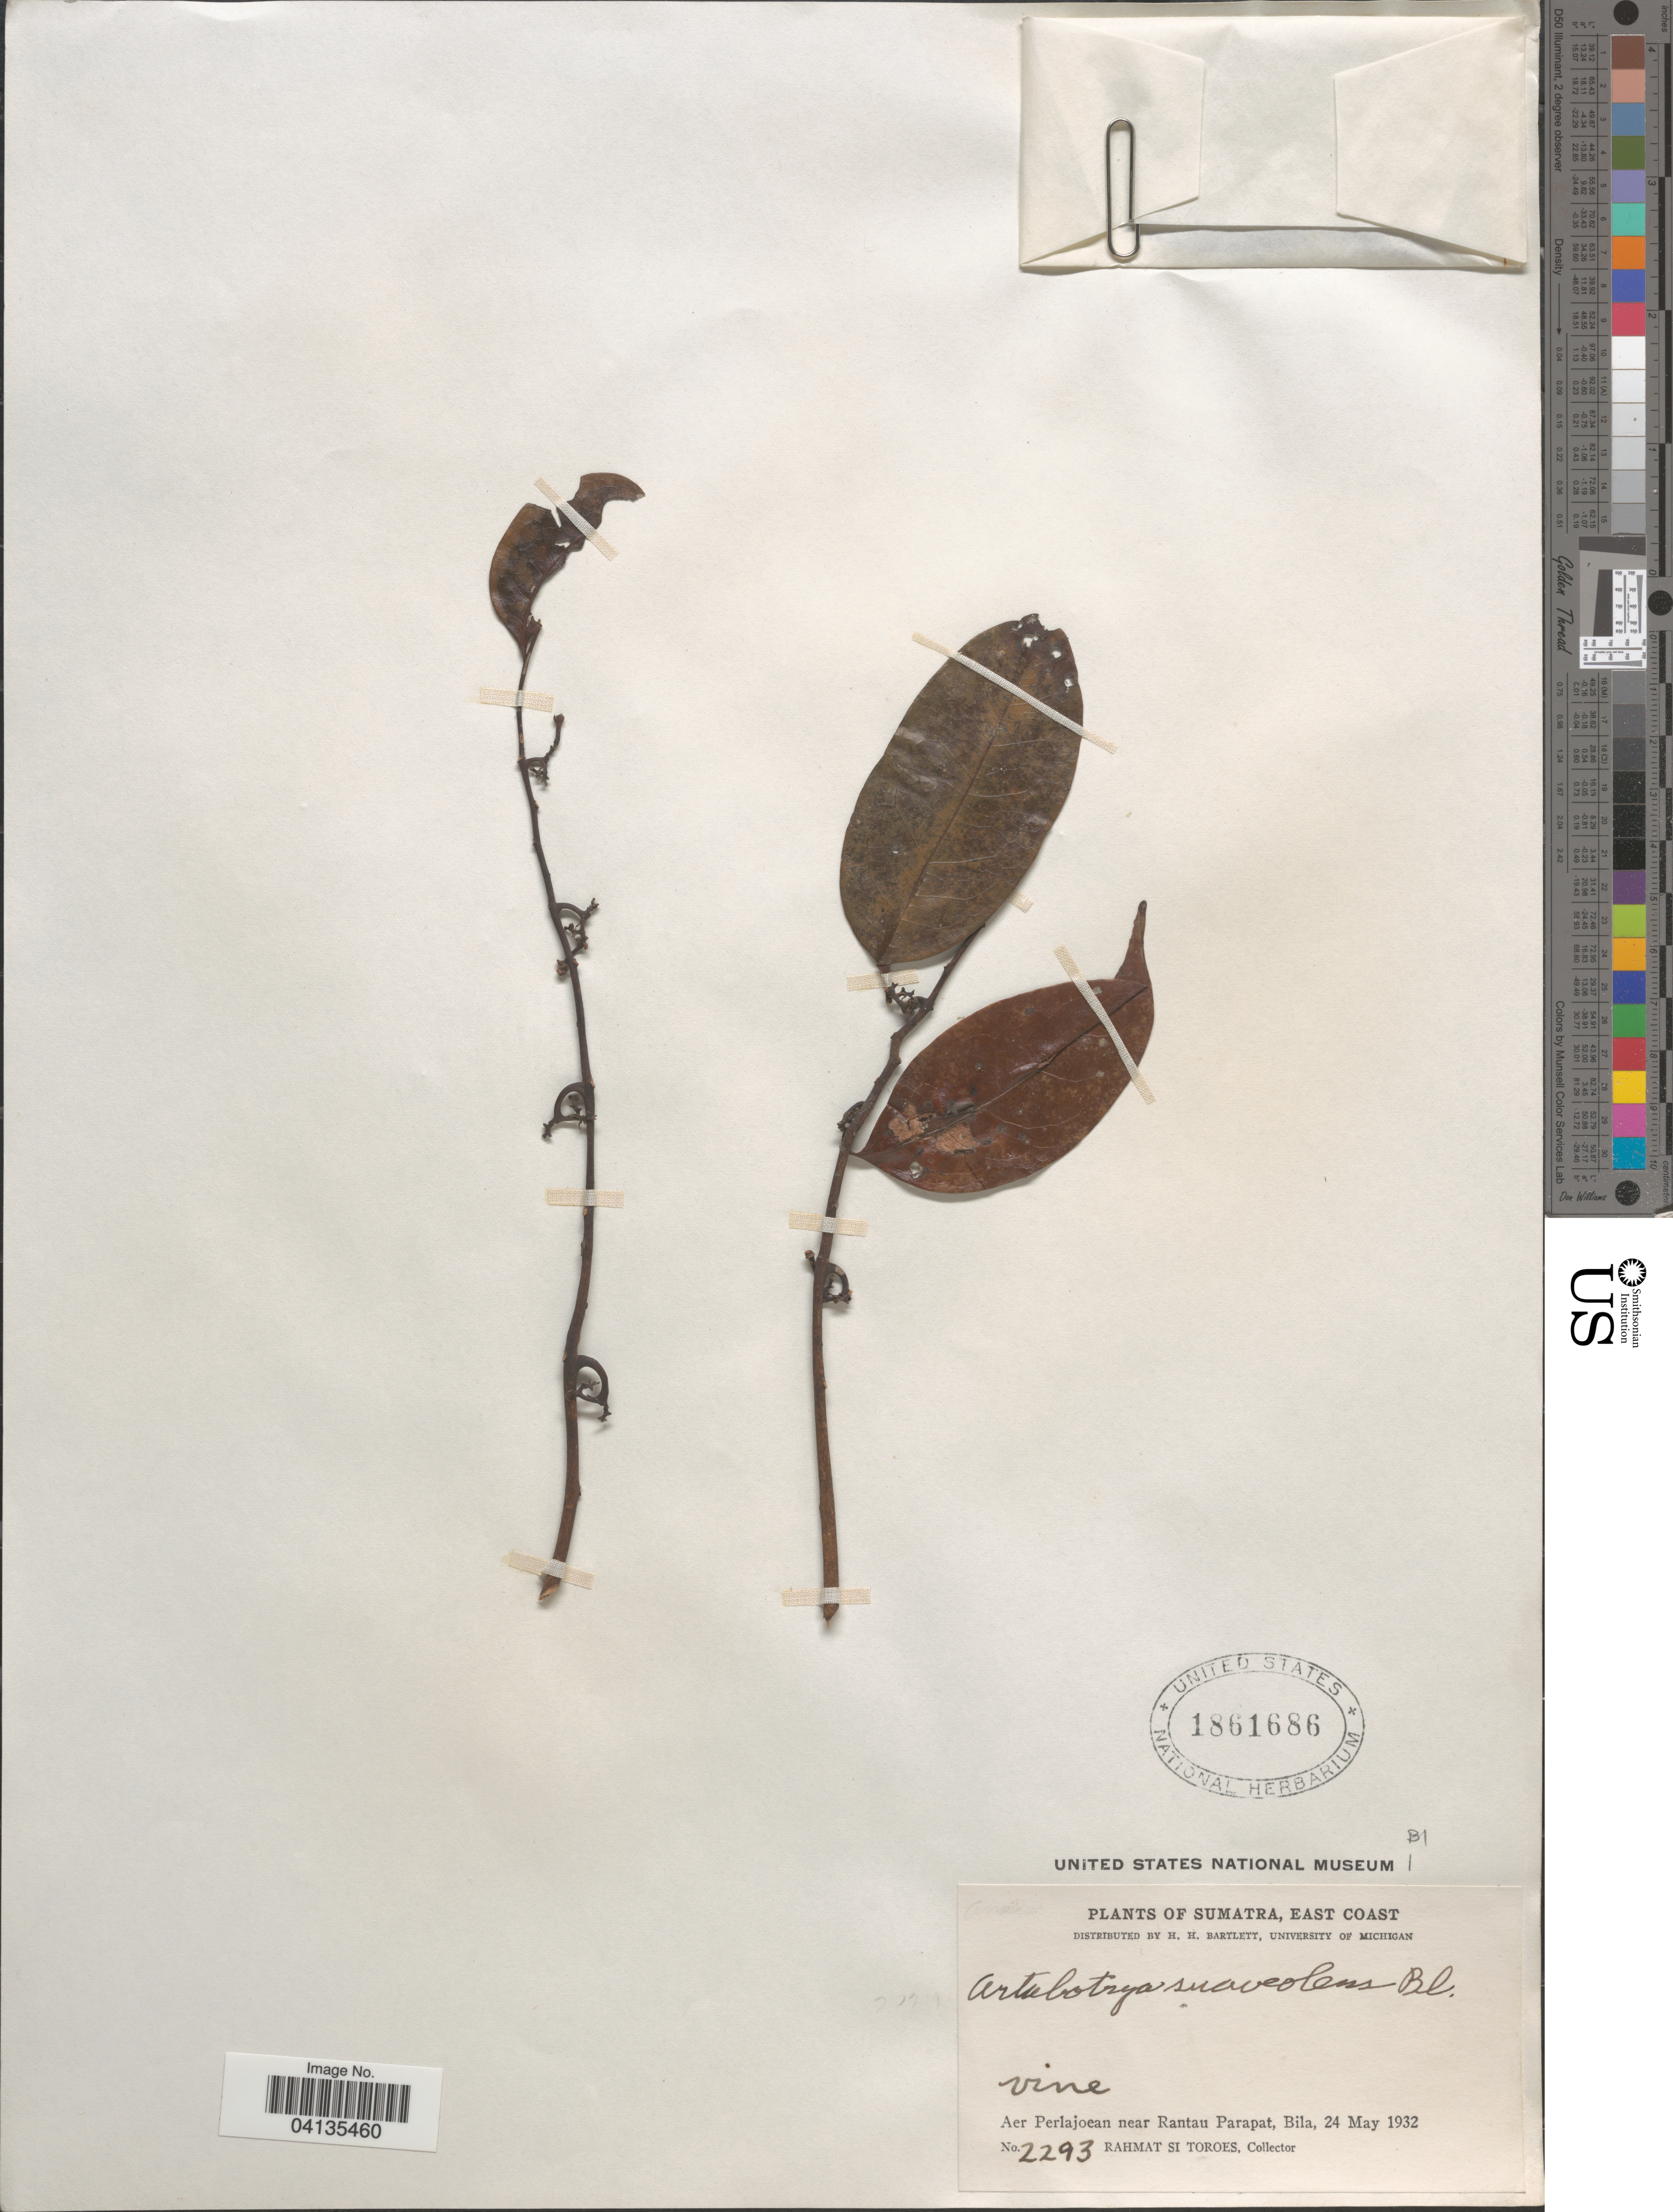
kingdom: Plantae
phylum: Tracheophyta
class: Magnoliopsida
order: Magnoliales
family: Annonaceae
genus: Artabotrys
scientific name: Artabotrys suaveolens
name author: (Blume) Blume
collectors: Rahmat Si Boeea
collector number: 2293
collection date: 1932-05-24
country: Indonesia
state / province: Sumatra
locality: East Coast. Aer Perlajoean near Rantau Parapat, Bila.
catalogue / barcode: US 1861686